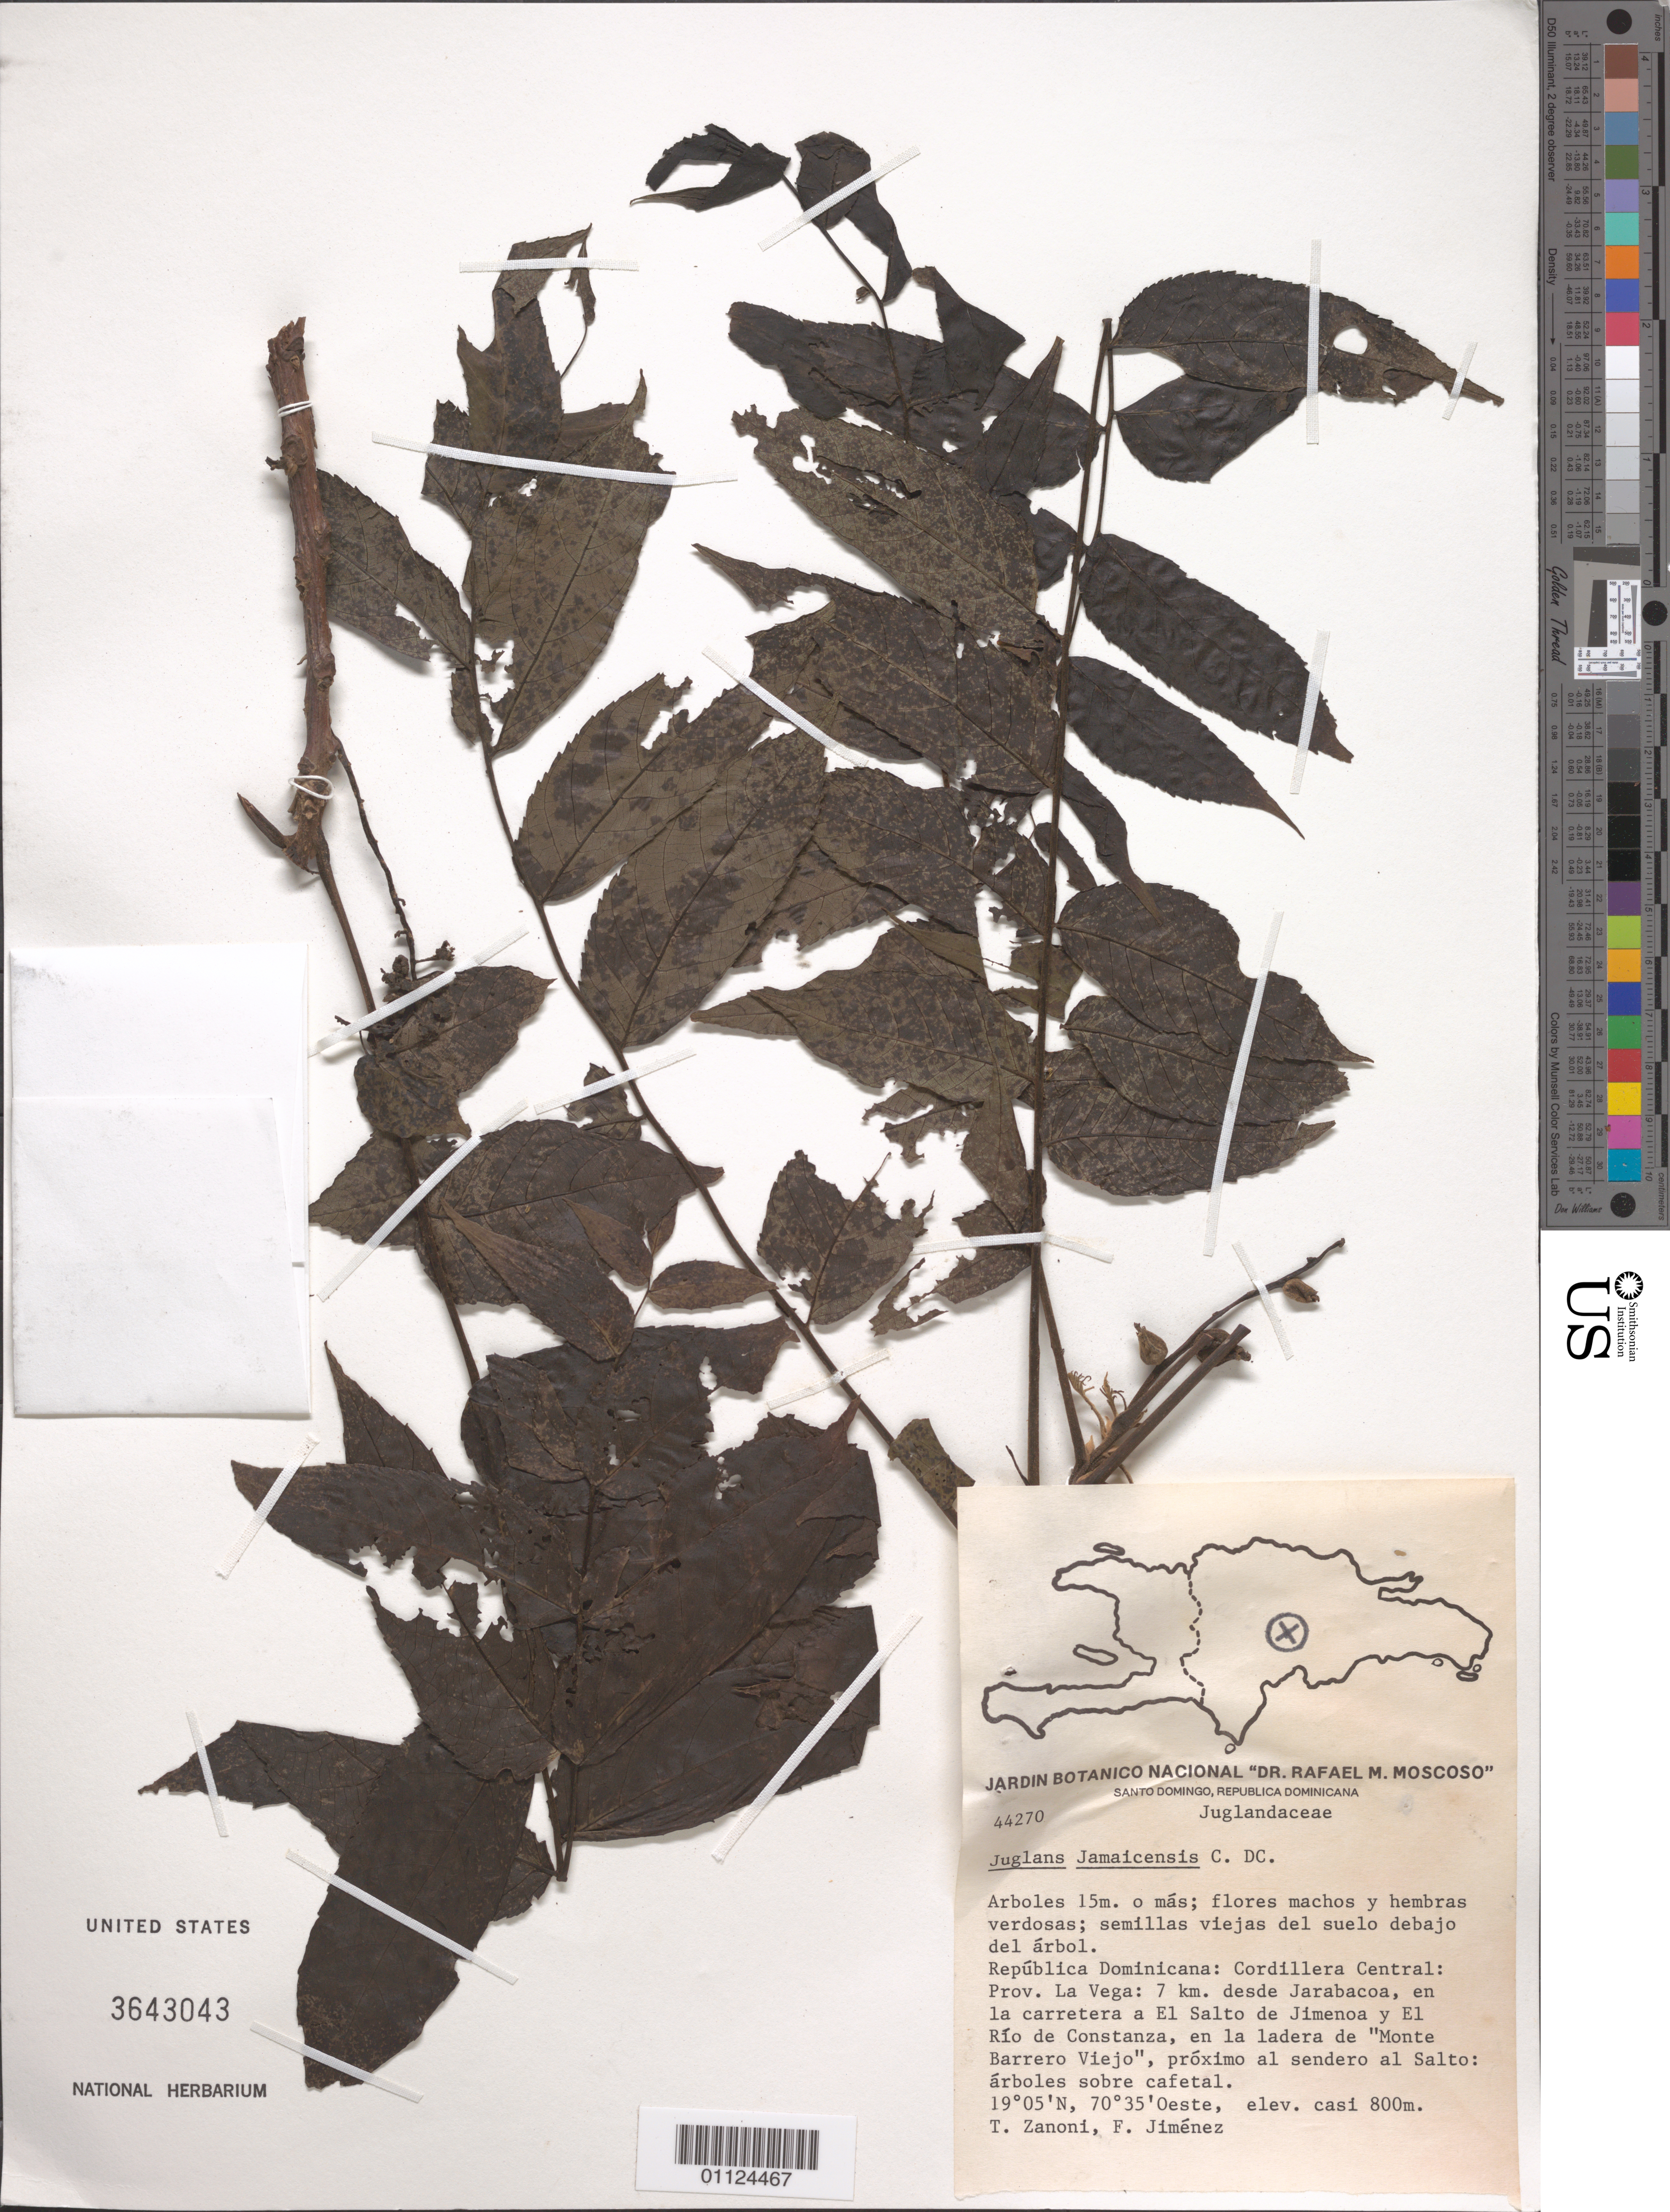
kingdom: Plantae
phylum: Tracheophyta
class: Magnoliopsida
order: Fagales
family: Juglandaceae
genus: Juglans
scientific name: Juglans jamaicensis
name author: C. DC.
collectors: T. A. Zanoni & F. Jiménez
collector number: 44270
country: Dominican Republic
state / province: La Vega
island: Hispaniola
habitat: Árboles sobre cafetal.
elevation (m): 800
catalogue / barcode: US 3643043